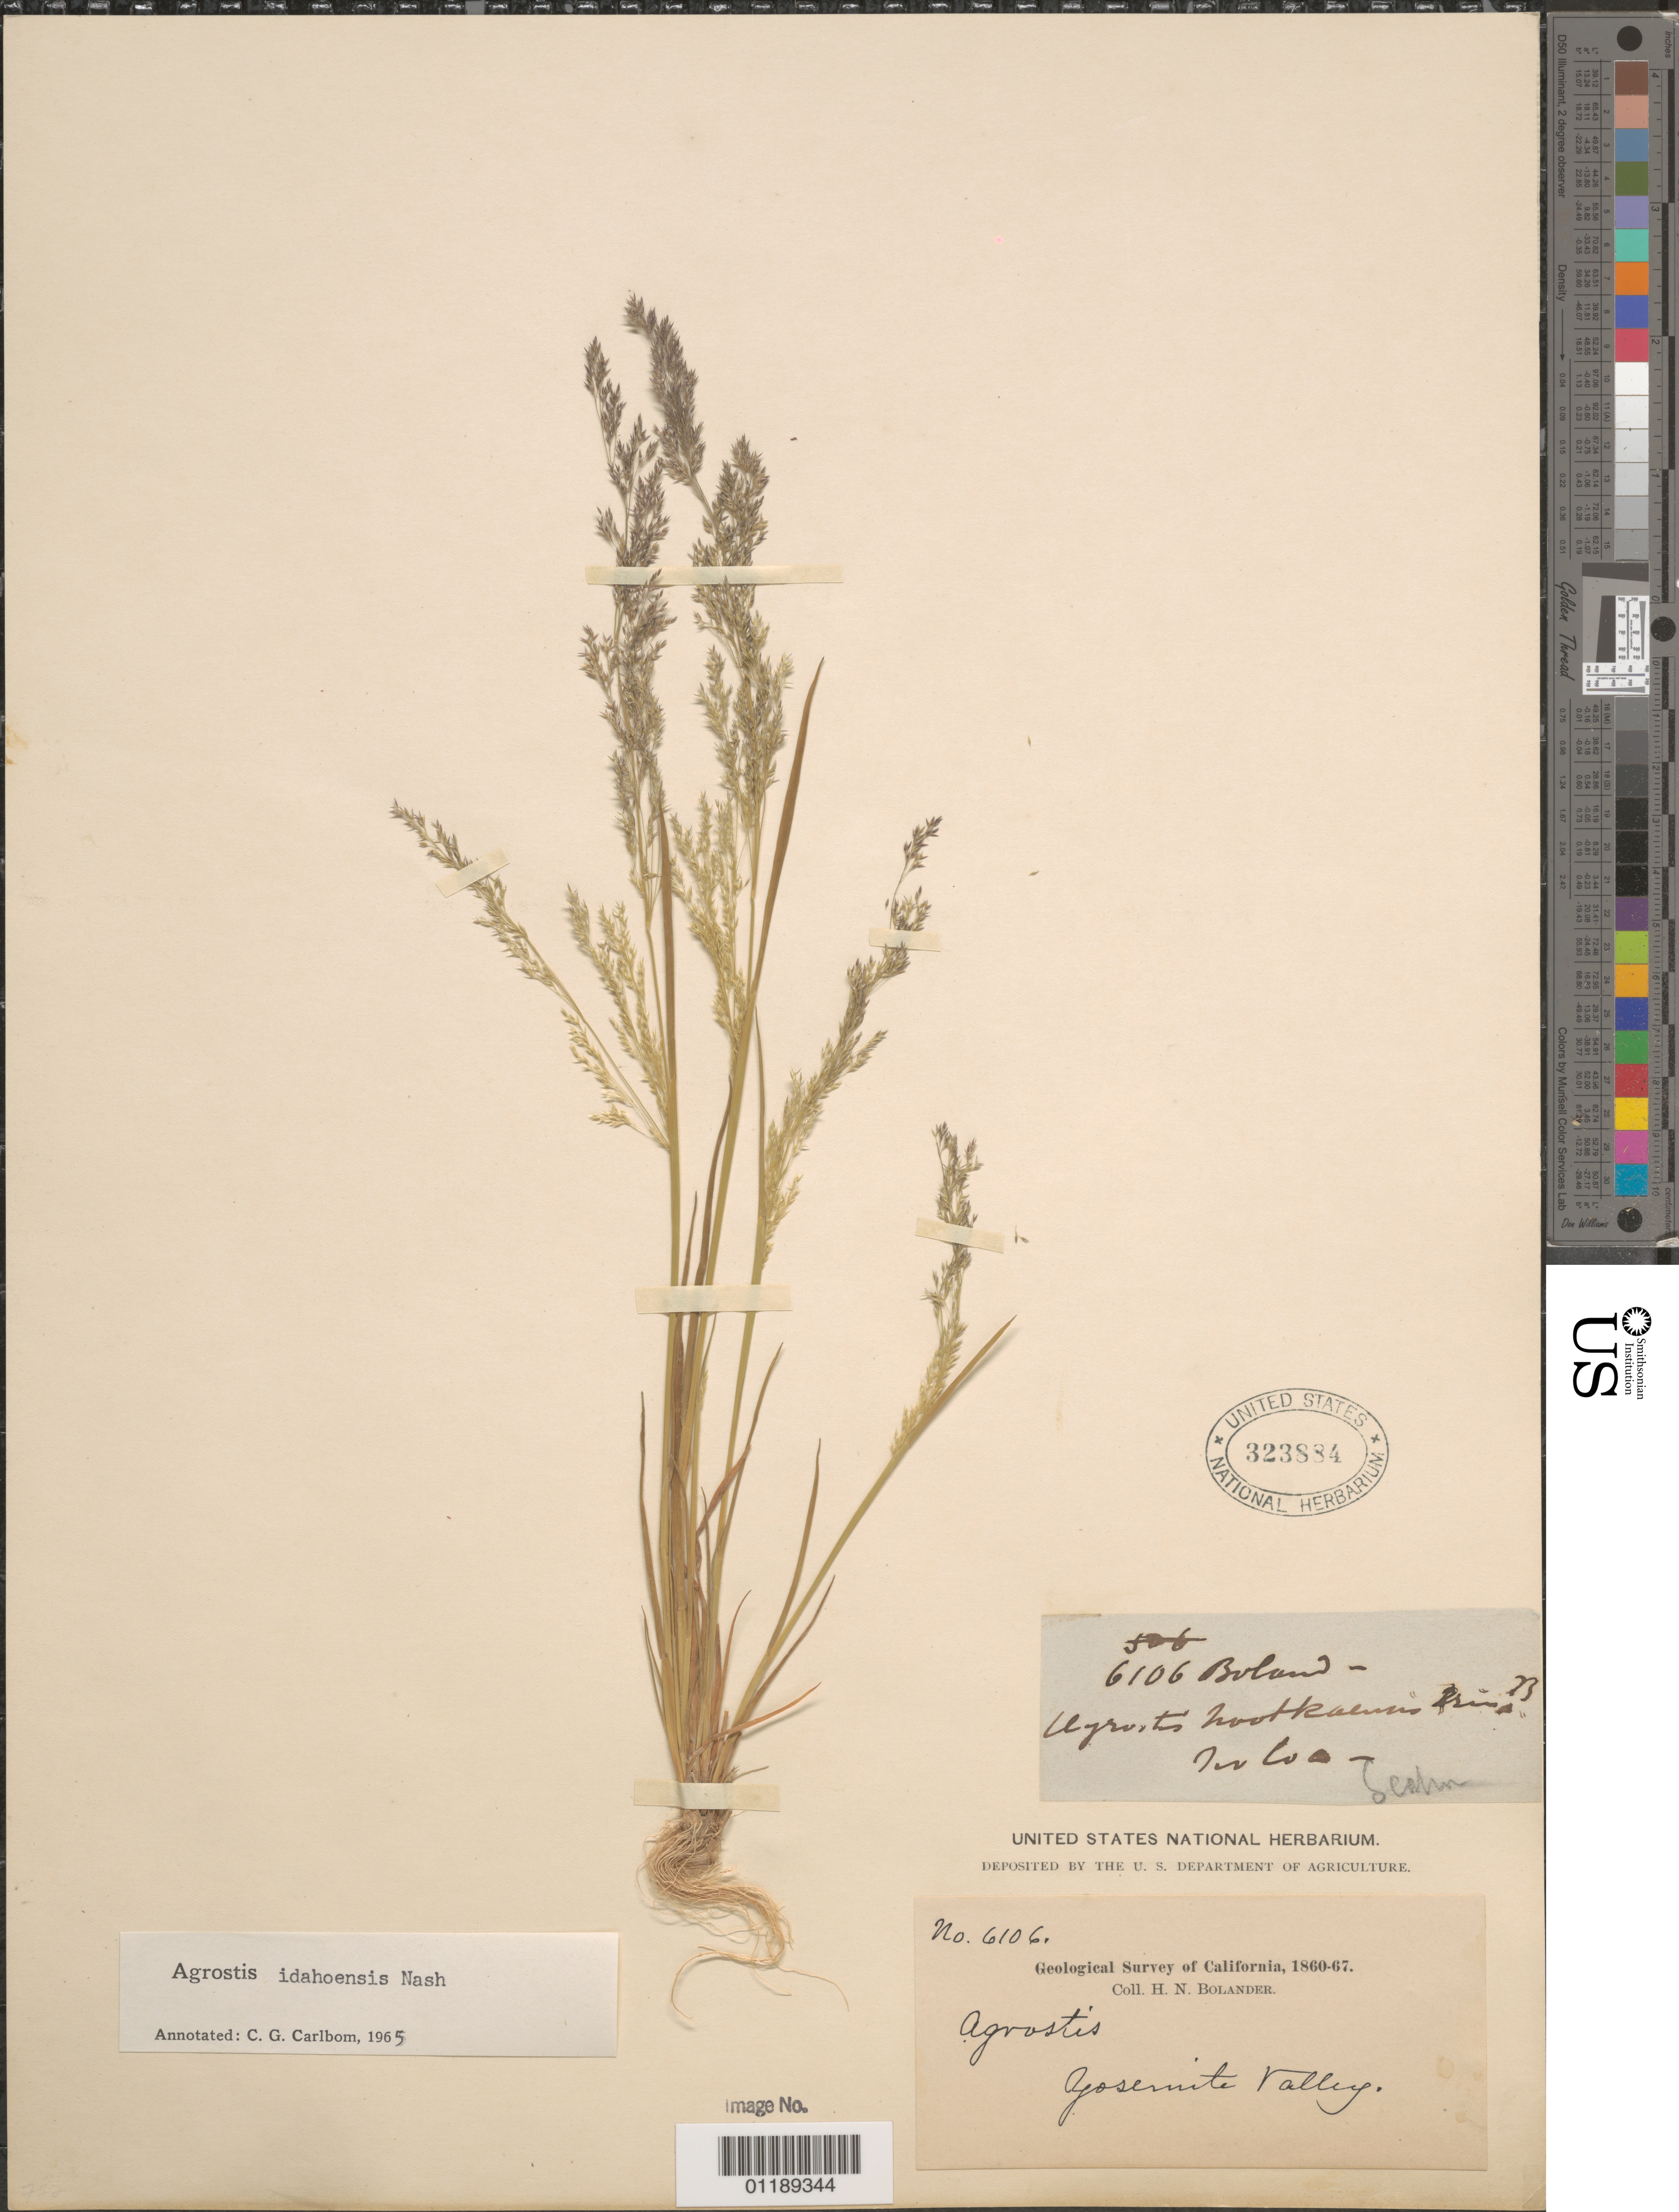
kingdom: Plantae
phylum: Tracheophyta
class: Liliopsida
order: Poales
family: Poaceae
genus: Agrostis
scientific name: Agrostis idahoensis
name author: Nash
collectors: H. Bolander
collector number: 6106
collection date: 1860/1867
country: United States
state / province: California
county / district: Mariposa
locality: Yosemite Valley.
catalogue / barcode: US 323884